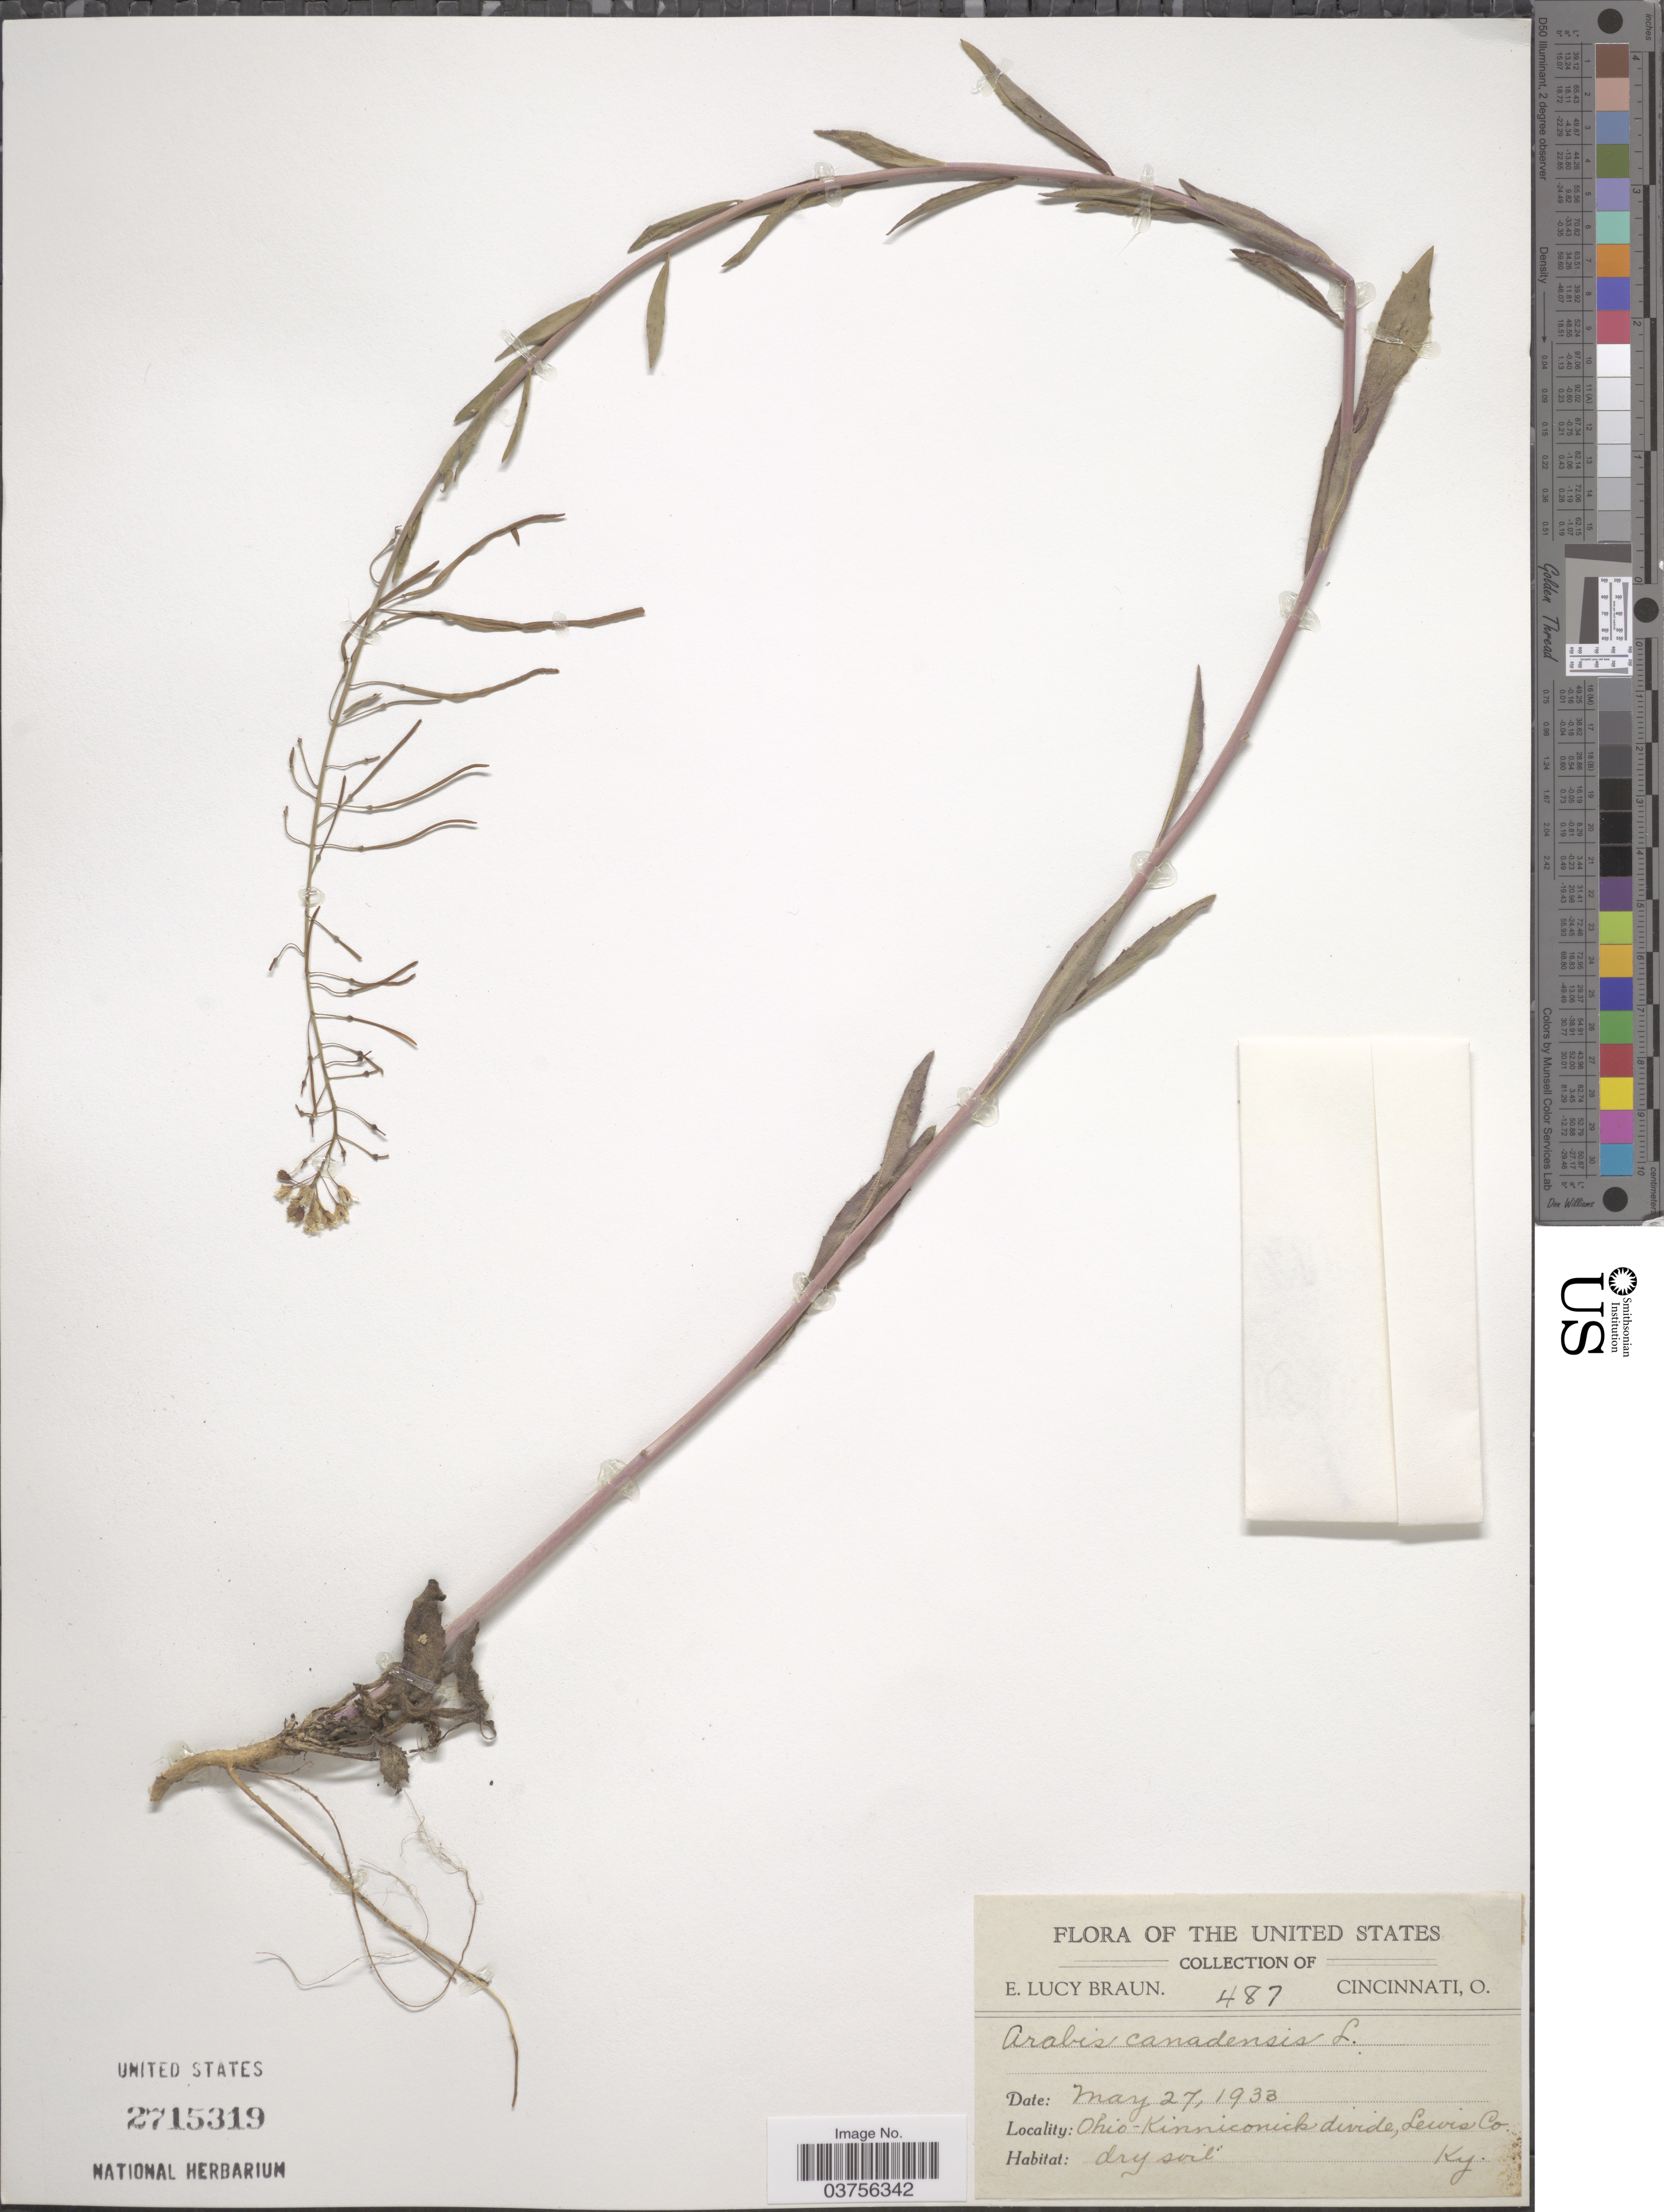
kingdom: Plantae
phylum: Tracheophyta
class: Magnoliopsida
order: Brassicales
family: Brassicaceae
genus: Arabis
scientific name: Arabis canadensis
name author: L.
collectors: E. L. Braun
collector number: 487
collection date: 1933-05-27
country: United States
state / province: Kentucky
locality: Ohio-Kinniconick divide, Lewis Co.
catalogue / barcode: US 2715319